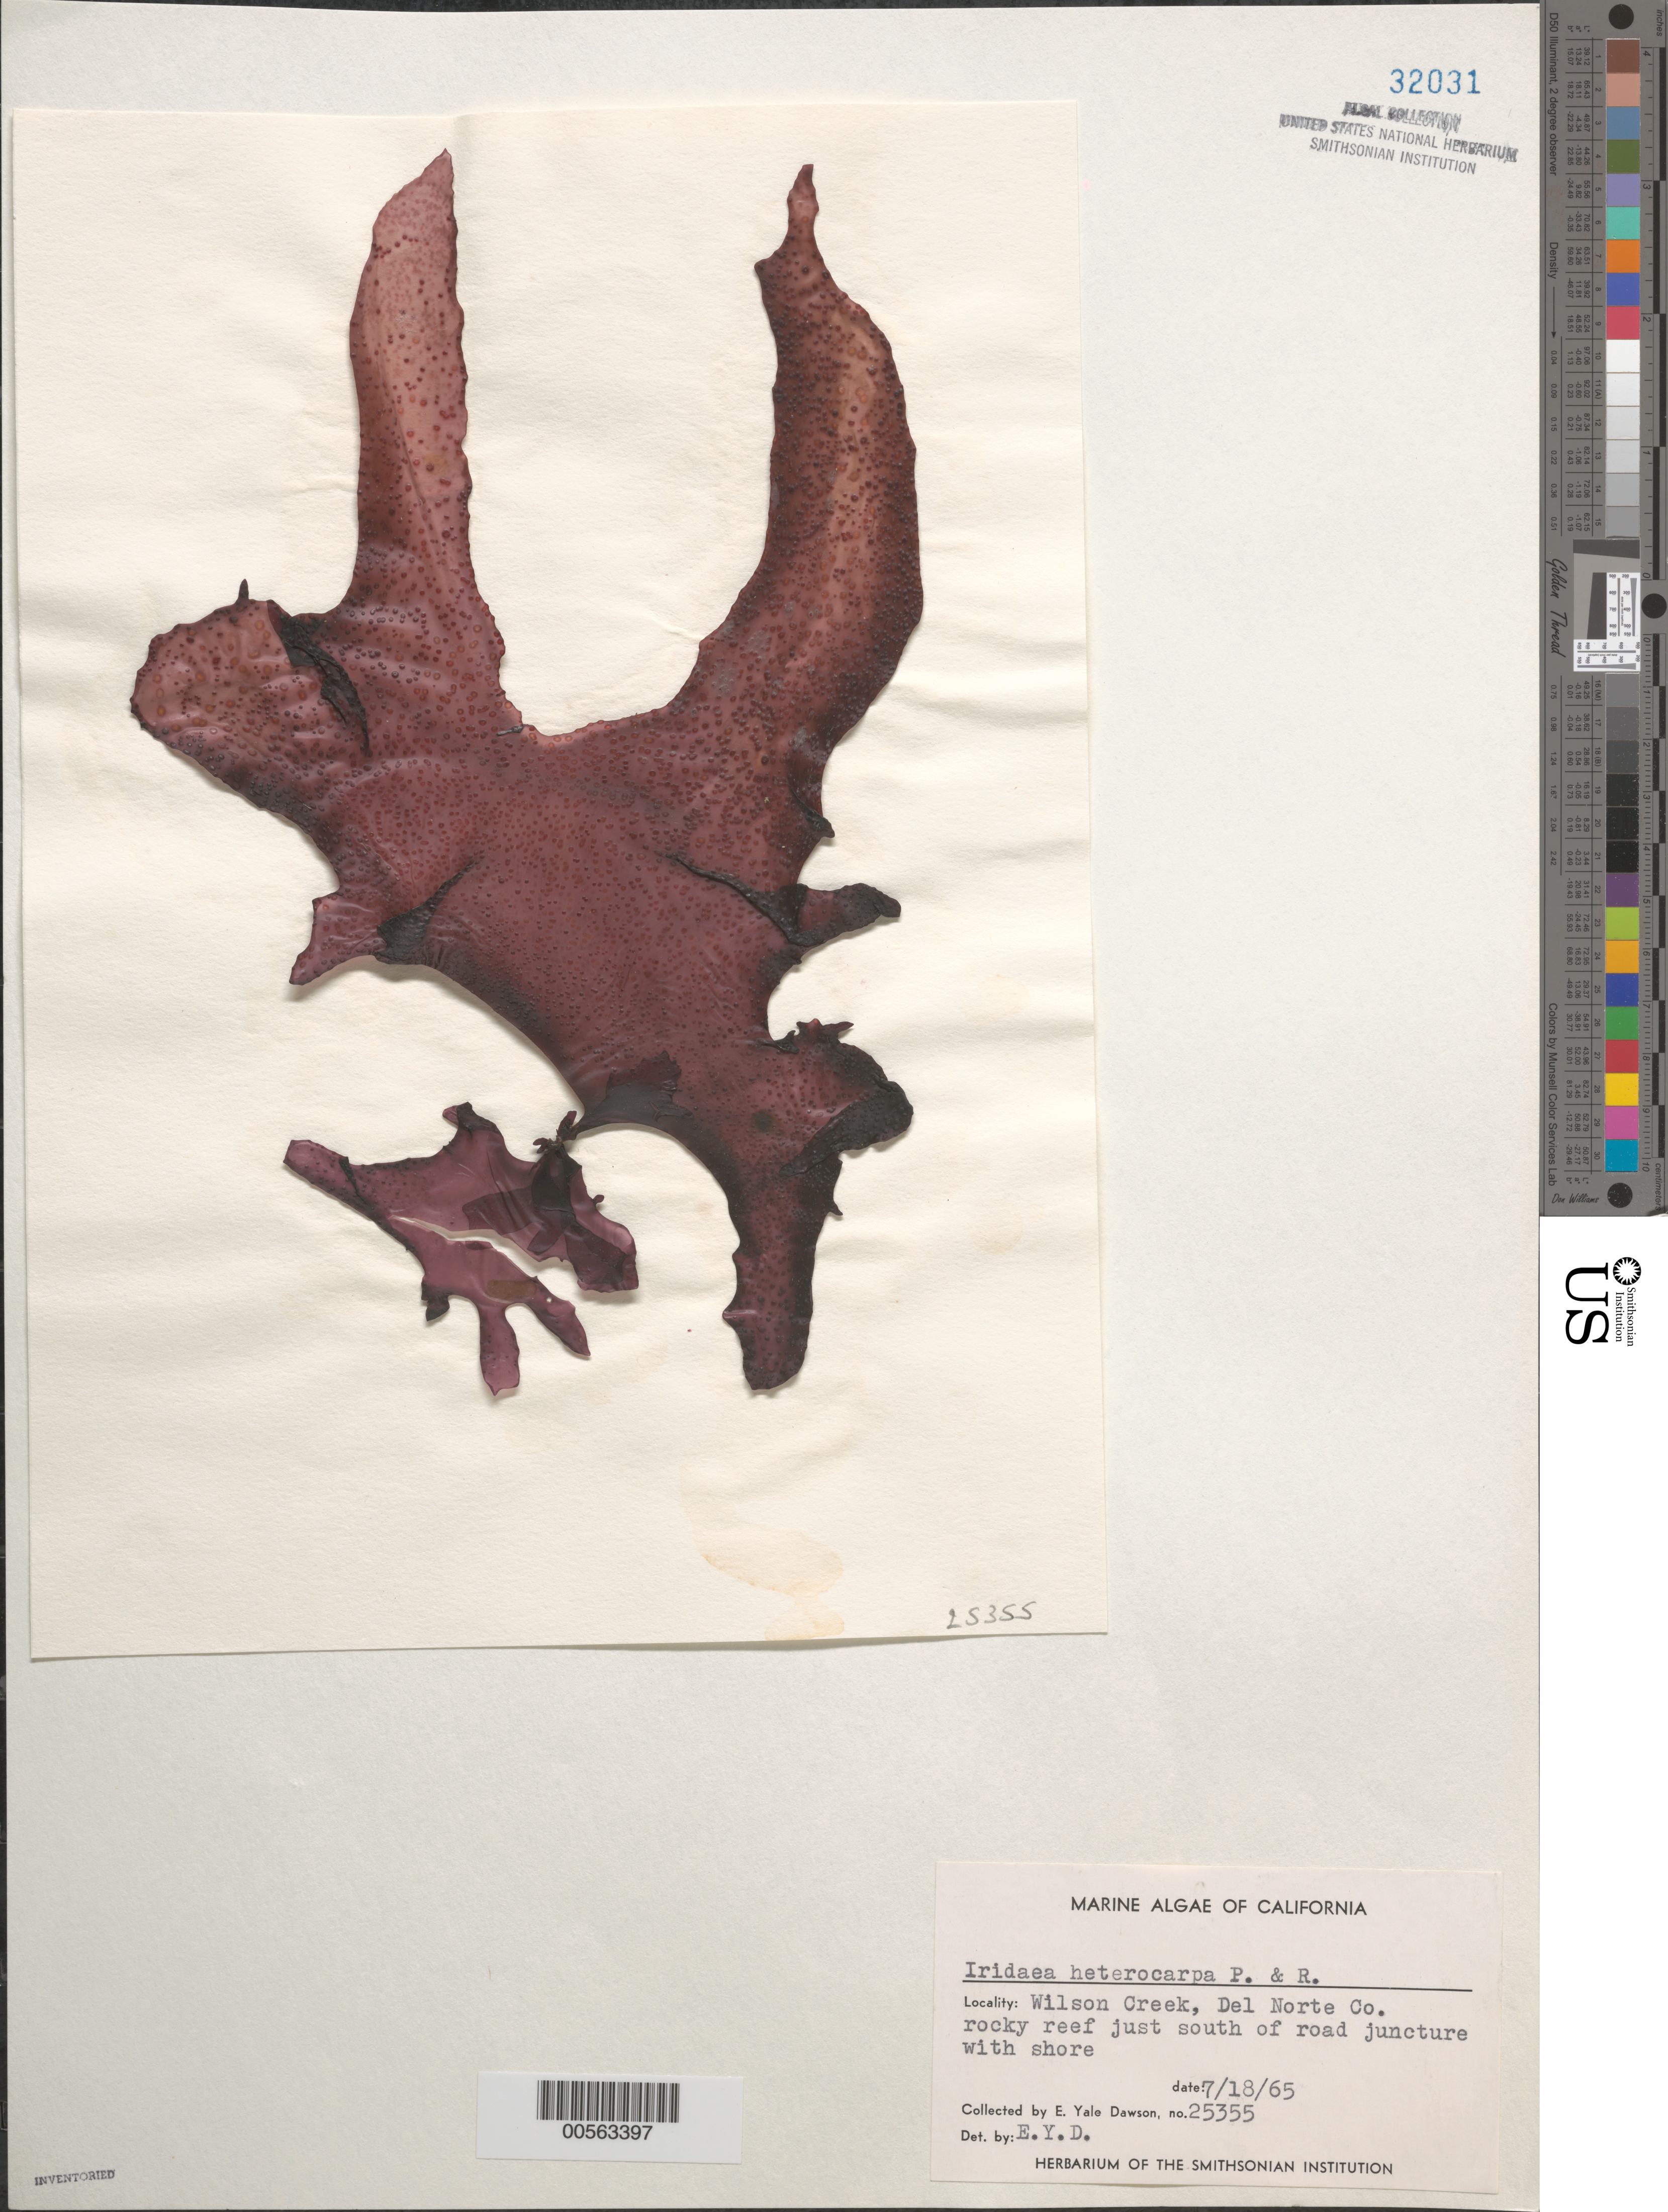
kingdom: Plantae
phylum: Rhodophyta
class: Florideophyceae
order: Gigartinales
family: Gigartinaceae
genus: Chondrus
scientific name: Chondrus crispus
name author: Stackh.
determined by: Algae name updating Project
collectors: E. Y. Dawson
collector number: EYD 25355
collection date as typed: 18 Jul 1965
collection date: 1965-07-18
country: United States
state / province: California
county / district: Del Norte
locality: Wilson Creek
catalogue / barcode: US 32031